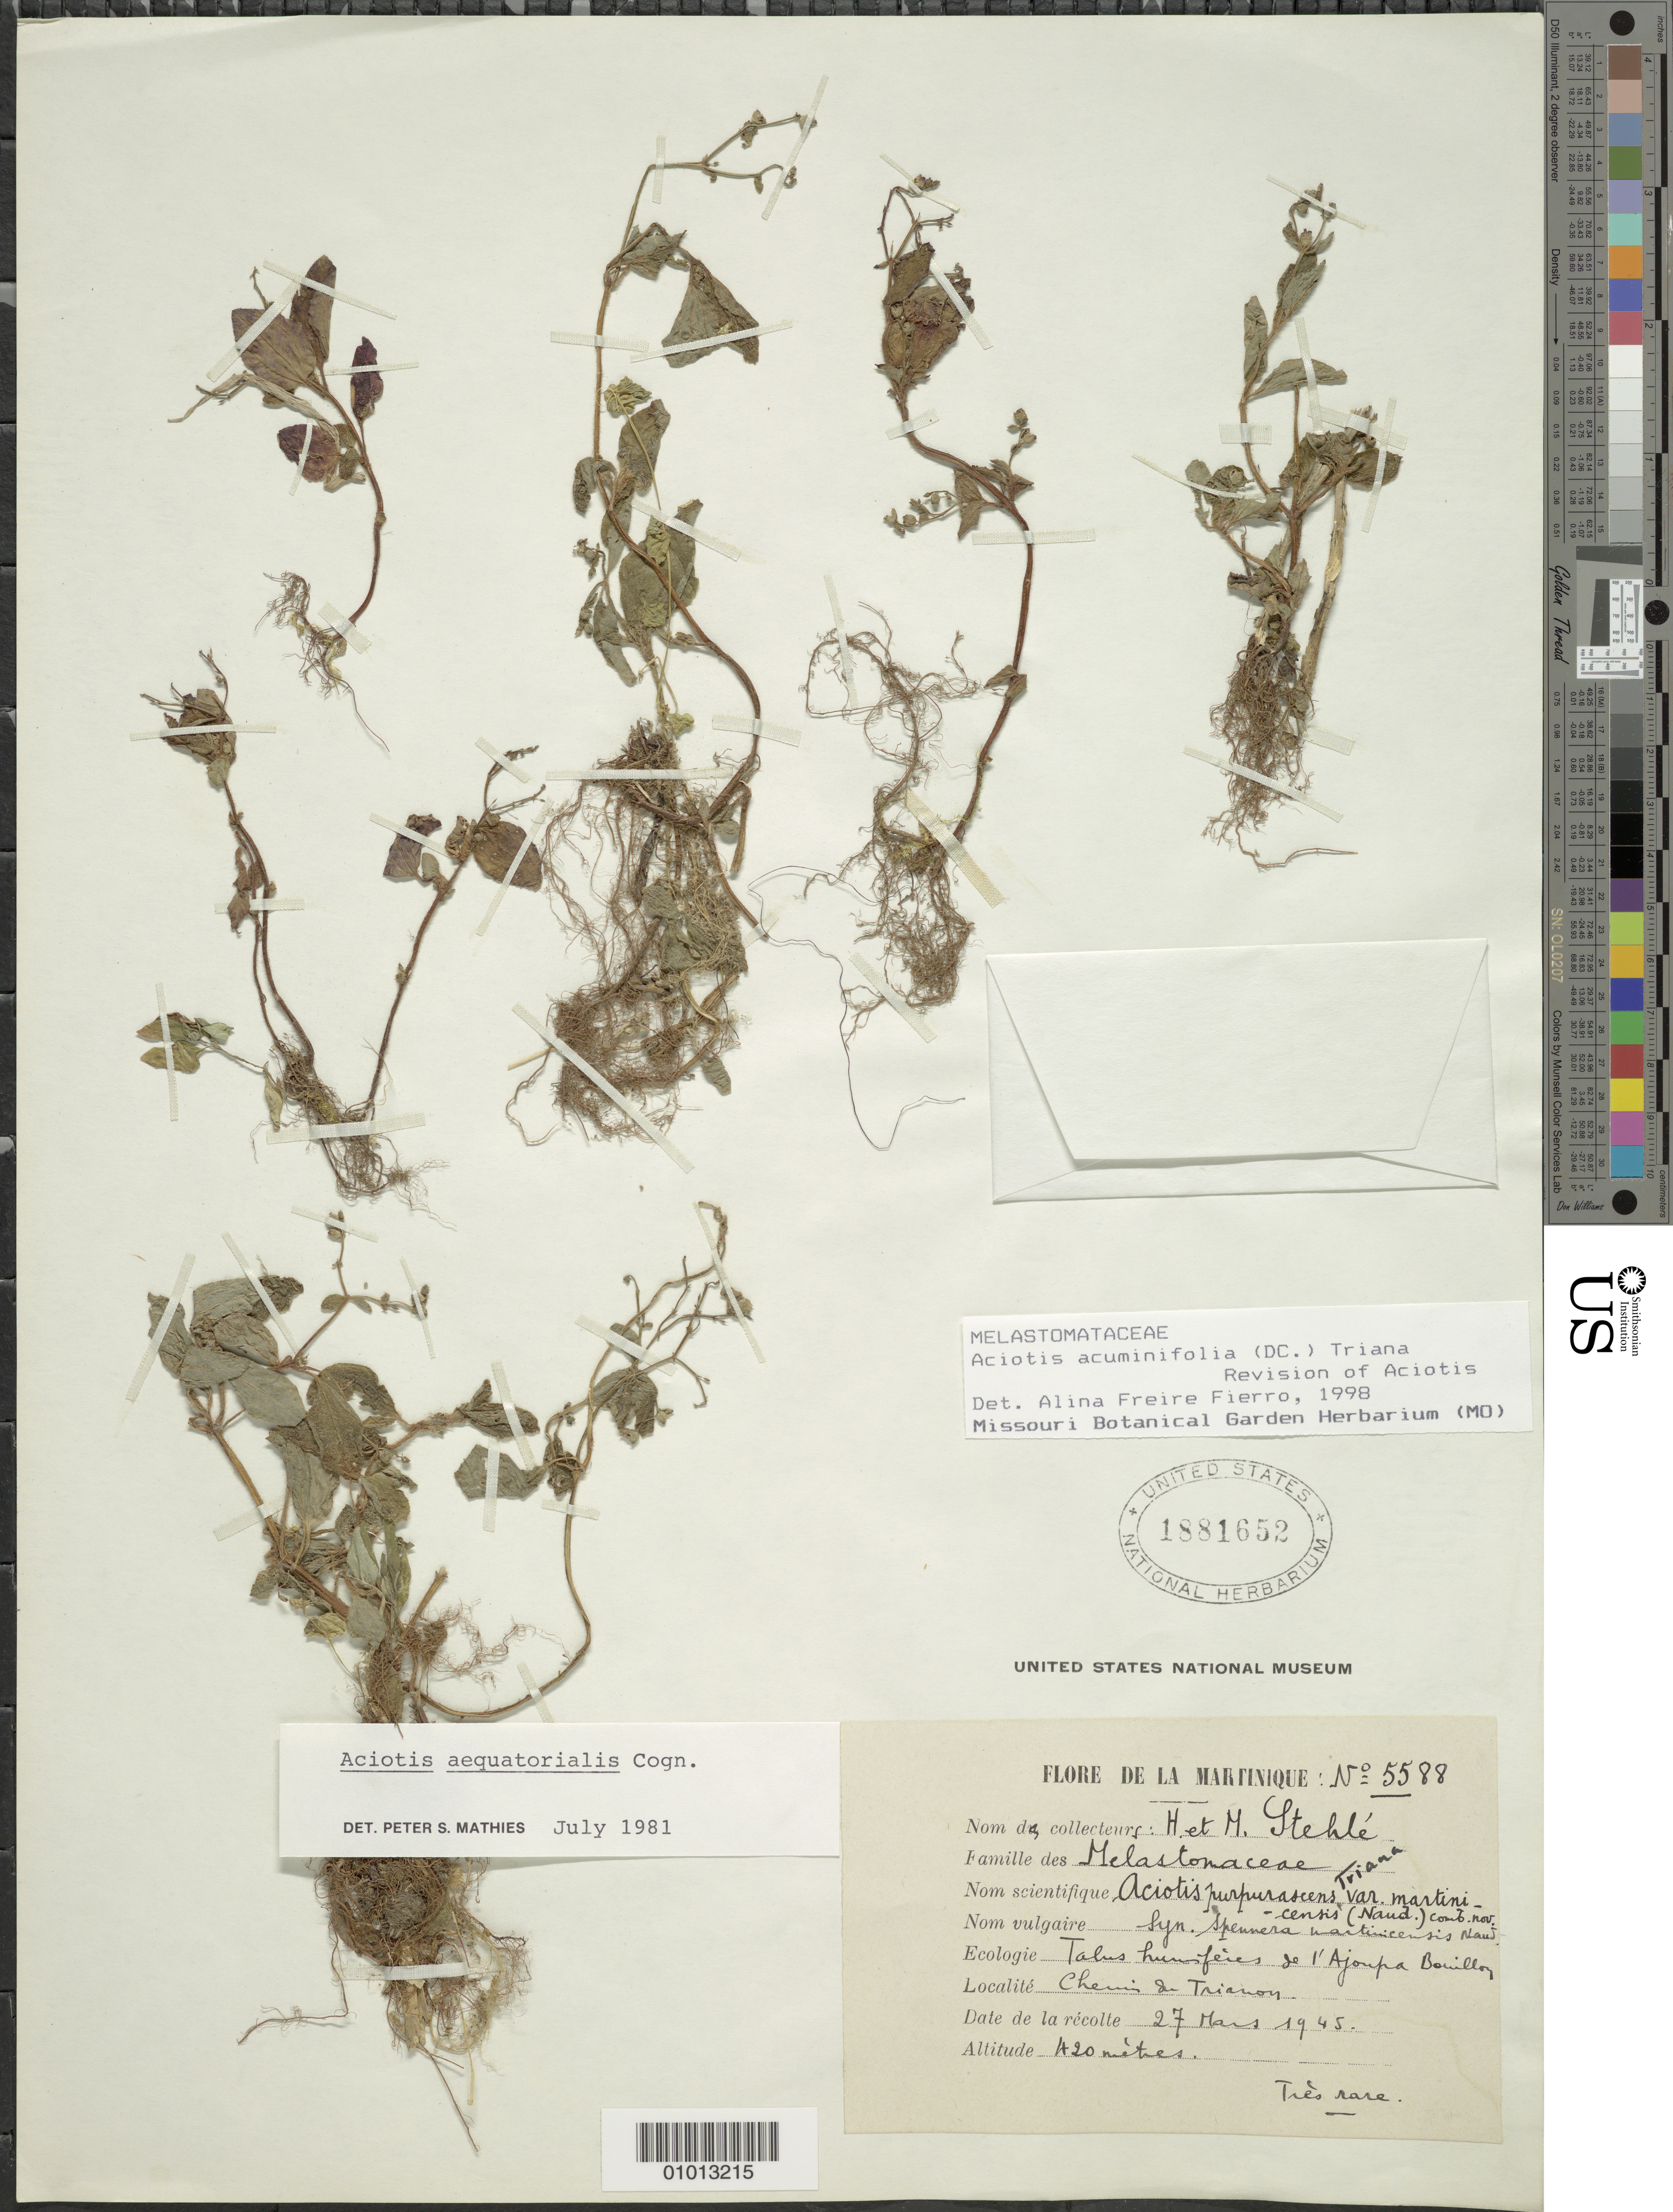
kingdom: Plantae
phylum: Tracheophyta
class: Magnoliopsida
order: Myrtales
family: Melastomataceae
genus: Aciotis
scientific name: Aciotis acuminifolia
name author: (Mart. ex DC.) Triana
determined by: Freire-Fierro, A.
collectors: H. Stehlé & M. Stehlé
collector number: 5588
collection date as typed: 27 Mar 1945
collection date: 1945-03-27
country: Martinique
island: Martinique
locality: Chemin du Trianon, talus de l'Ajoupa Bouillon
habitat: Talus humiféres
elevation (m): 420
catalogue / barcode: US 1881652